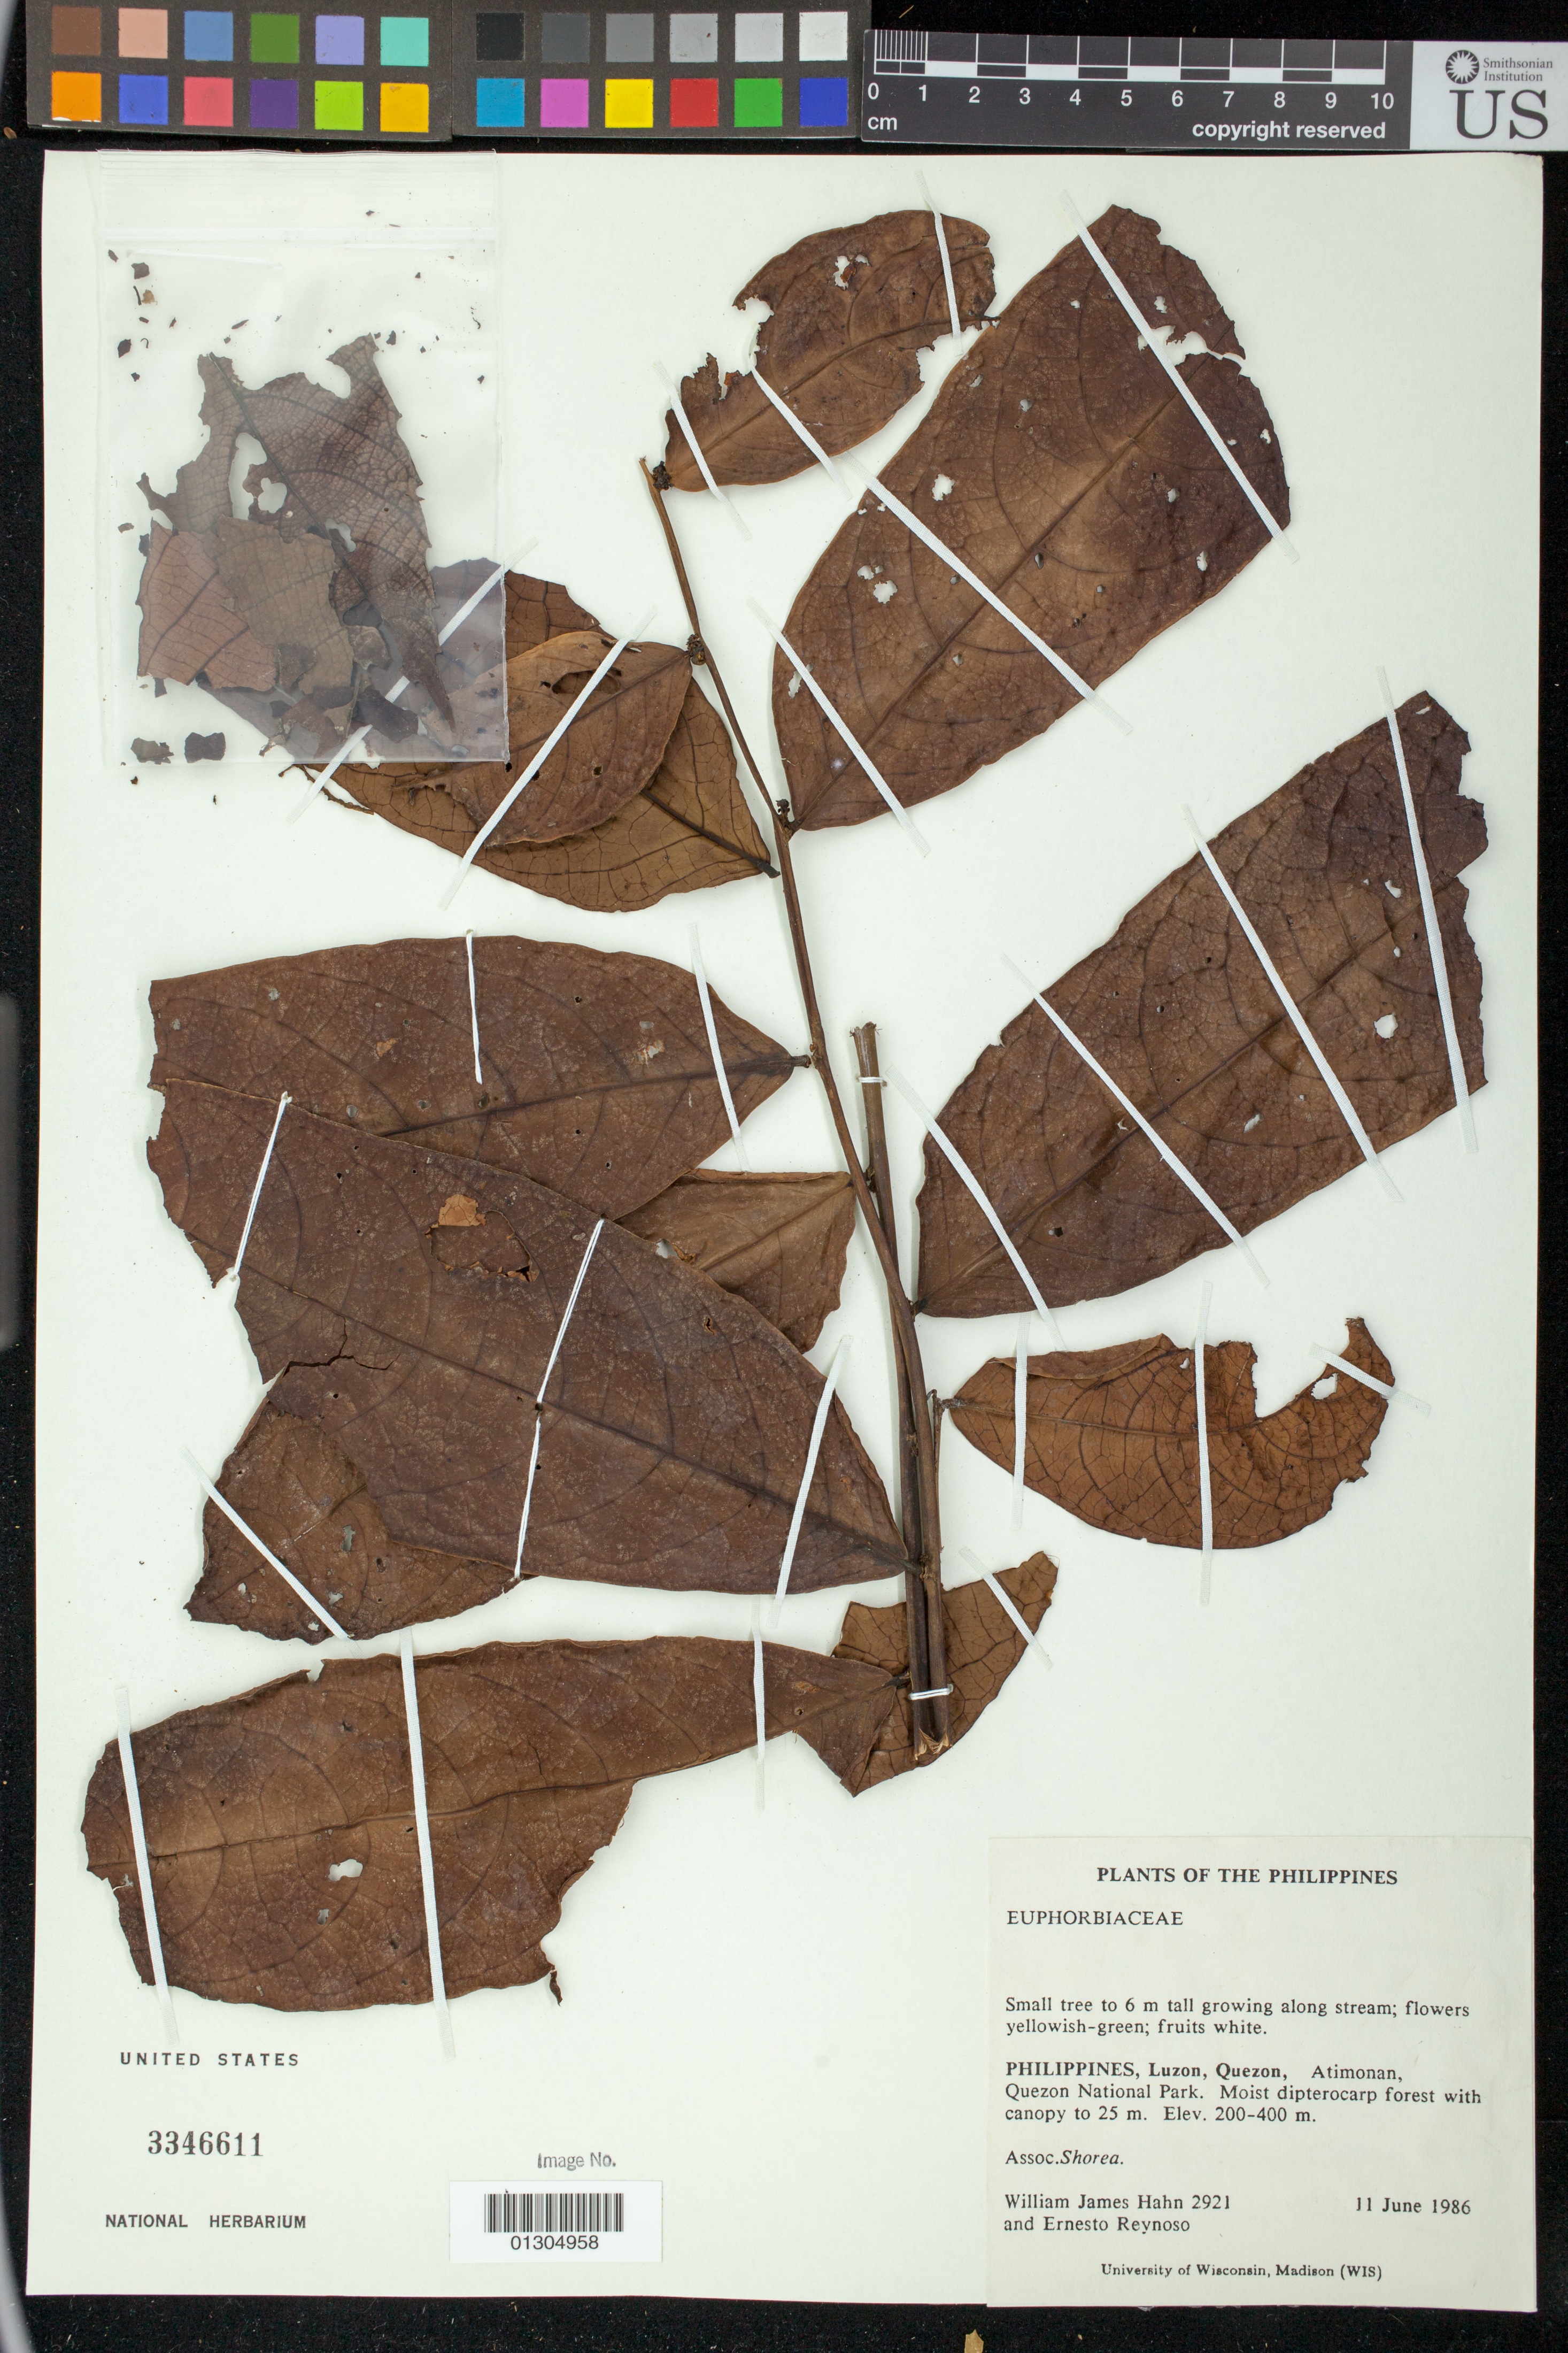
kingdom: Plantae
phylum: Tracheophyta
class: Magnoliopsida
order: Malpighiales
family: Euphorbiaceae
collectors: W. J. Hahn & E. Reynoso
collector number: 2921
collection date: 1986-06-11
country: Philippines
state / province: Calabarzon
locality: Luzon, Quezon, Atimonan, Quezon National Park.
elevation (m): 200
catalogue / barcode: US 3346611